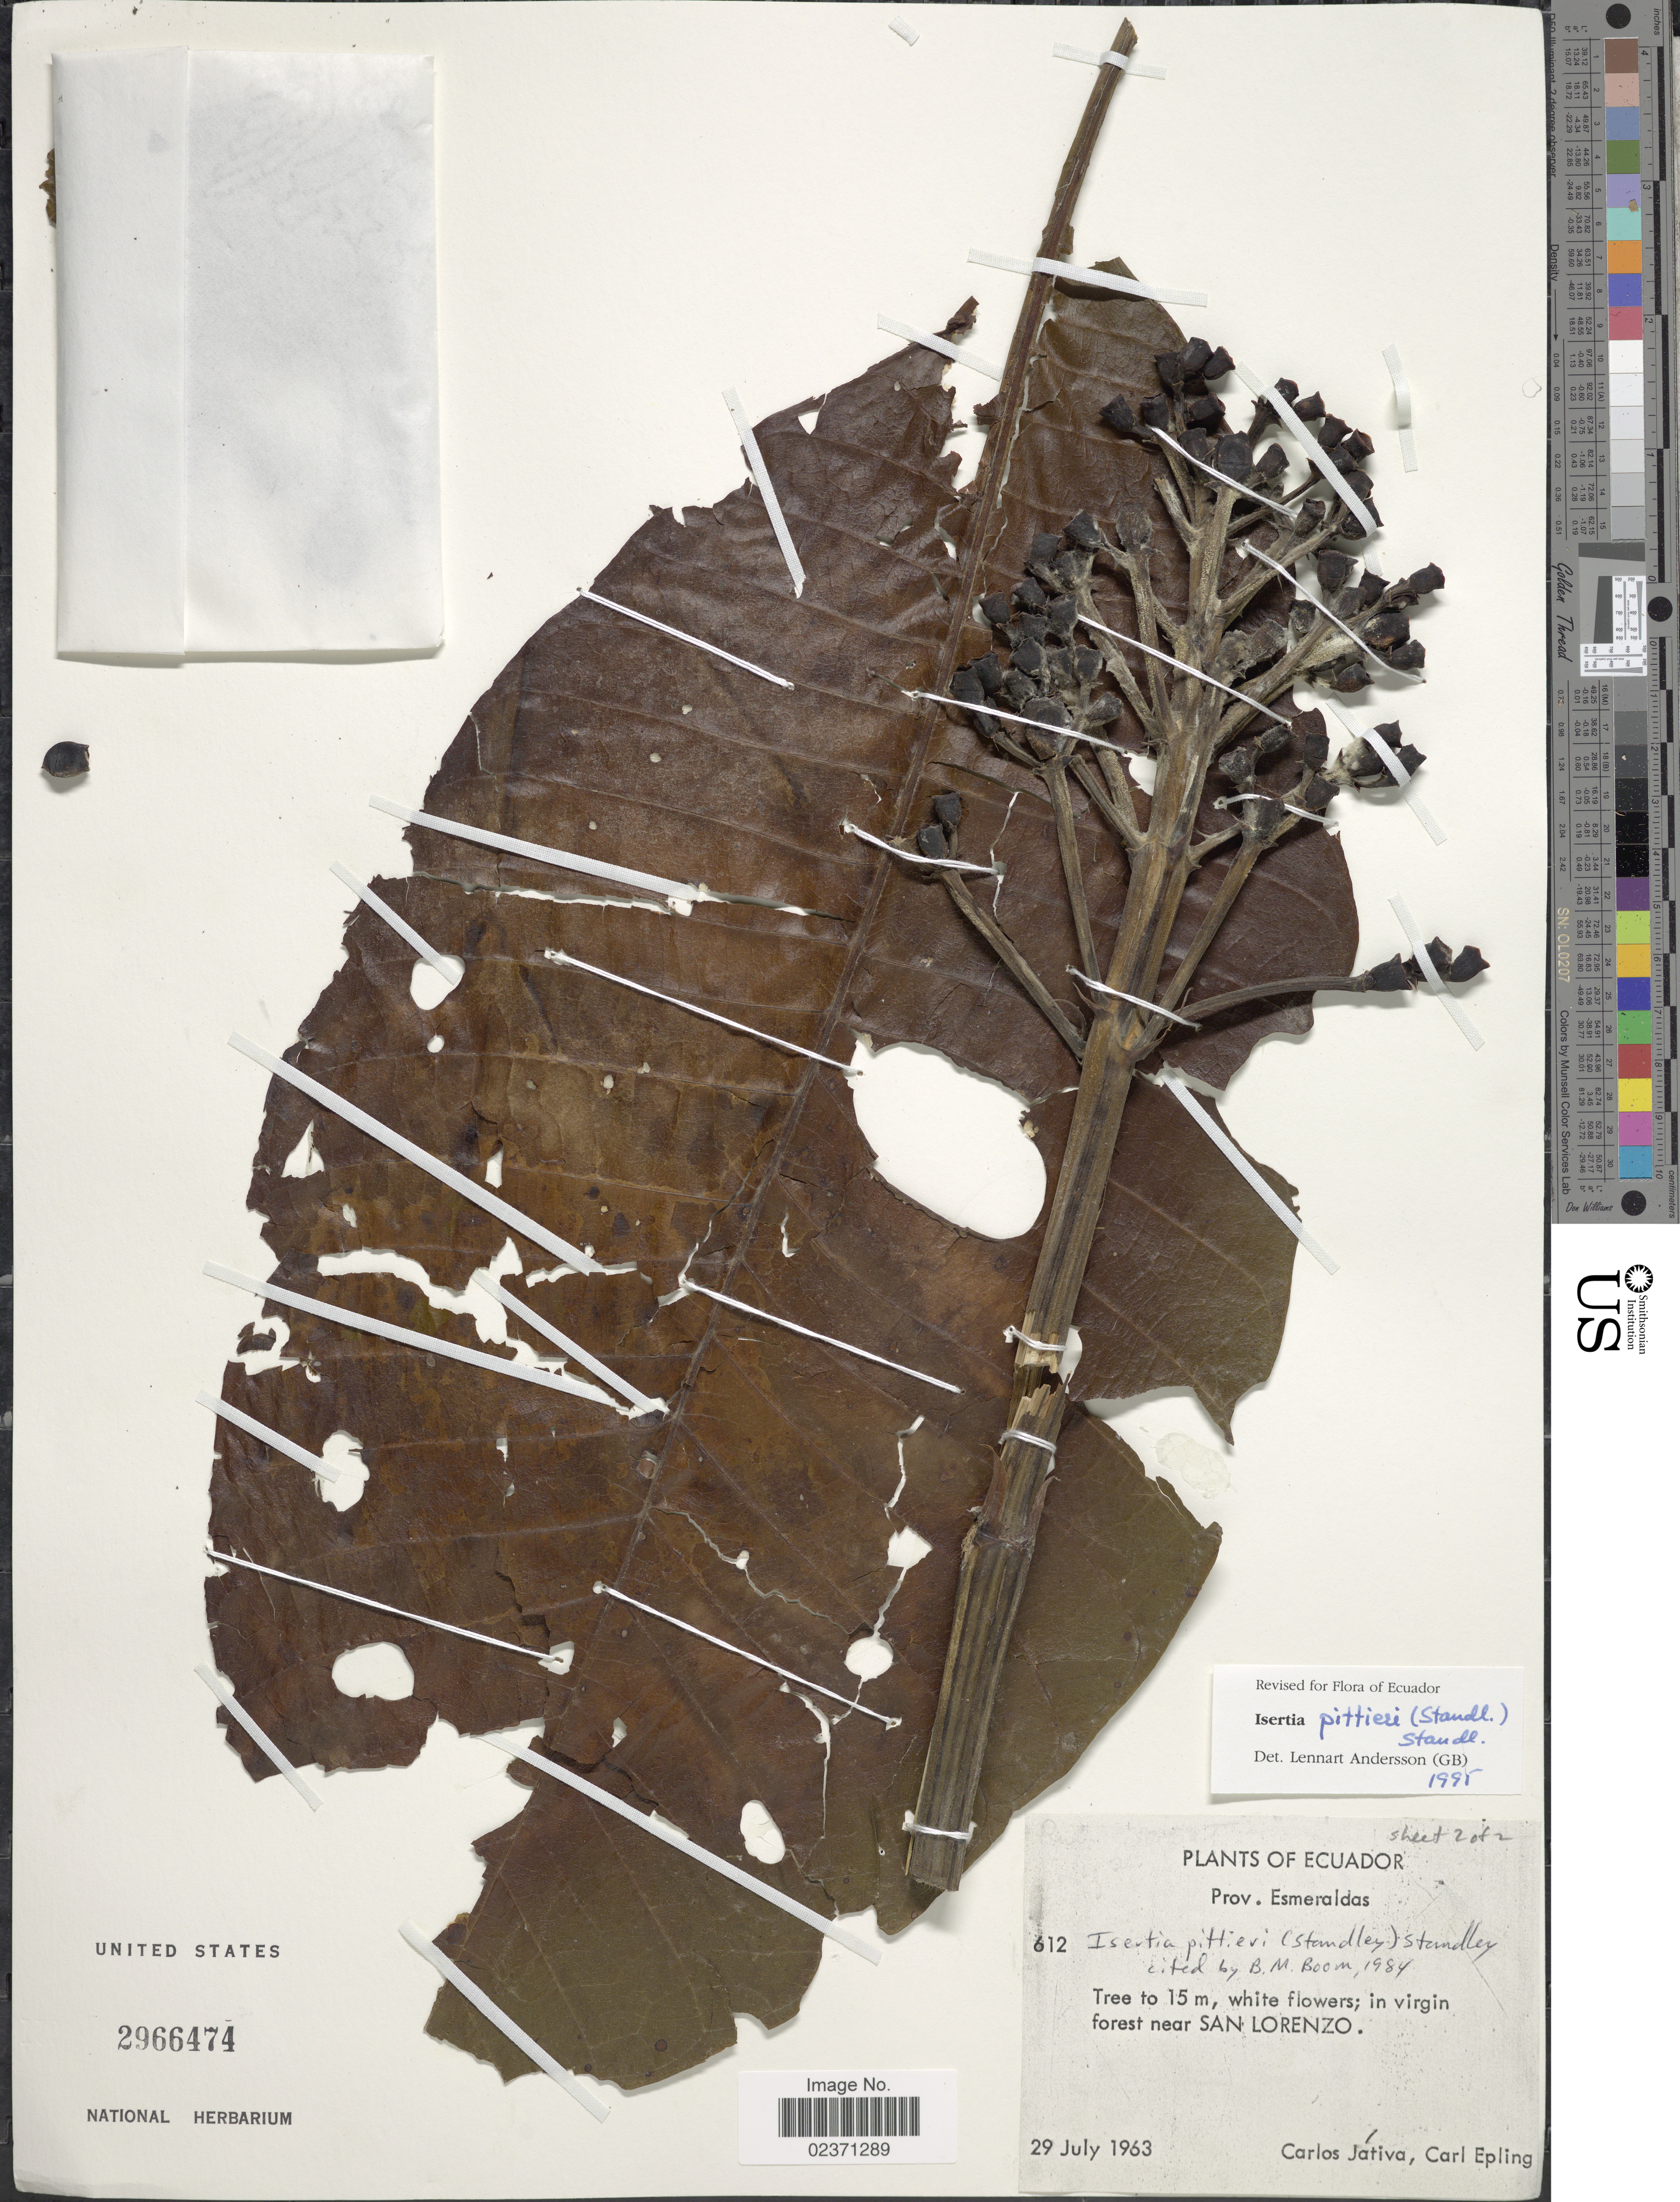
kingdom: Plantae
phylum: Tracheophyta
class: Magnoliopsida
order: Gentianales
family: Rubiaceae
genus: Isertia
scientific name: Isertia pittieri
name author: (Standl.) Standl.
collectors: C. D. Játiva & C. C. Epling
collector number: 612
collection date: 1963-07-29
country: Ecuador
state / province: Esmeraldas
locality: Prov. Esmeraldas. In virgin forest near San Lorenzo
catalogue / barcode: US 2966474